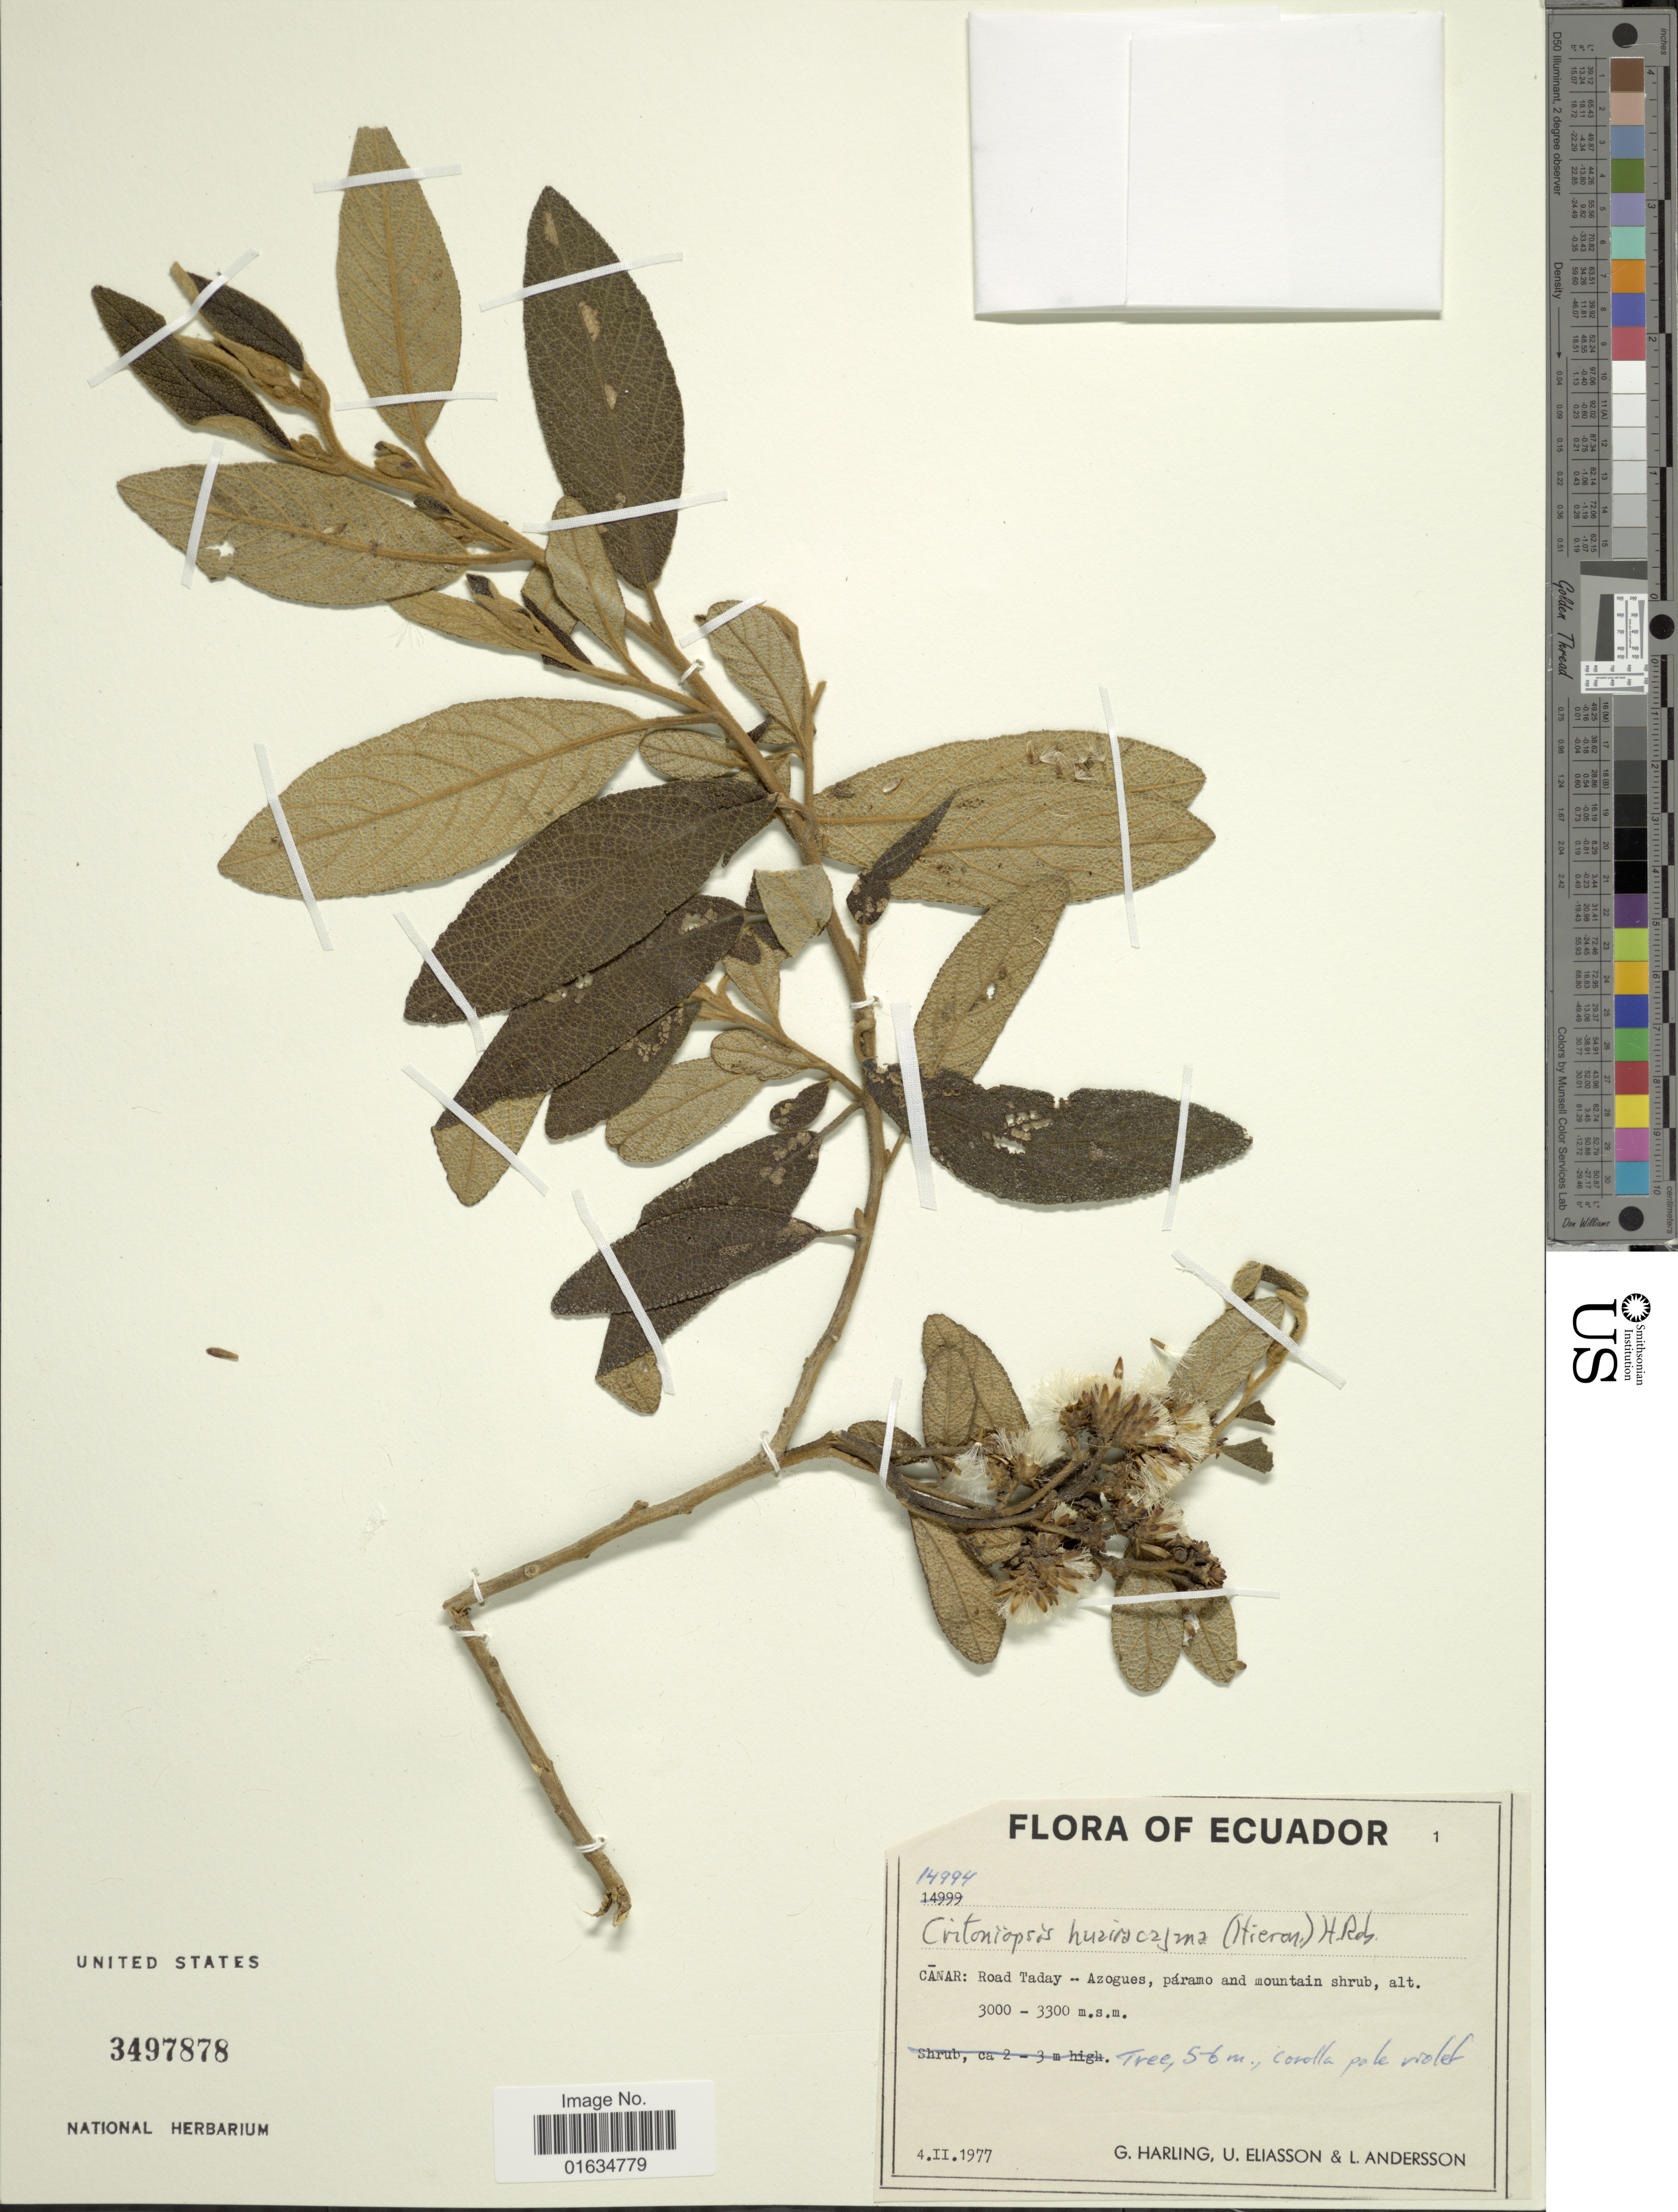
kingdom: Plantae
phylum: Tracheophyta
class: Magnoliopsida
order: Asterales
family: Asteraceae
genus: Critoniopsis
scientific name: Critoniopsis huairacajana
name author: (Hieron.) H. Rob.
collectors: G. Harling, U. Eliasson & L. Andersson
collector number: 14994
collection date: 1977-02-04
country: Ecuador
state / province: Cañar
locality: Road Taday-Azogues, páramo and mountain shrub.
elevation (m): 3000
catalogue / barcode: US 3497878